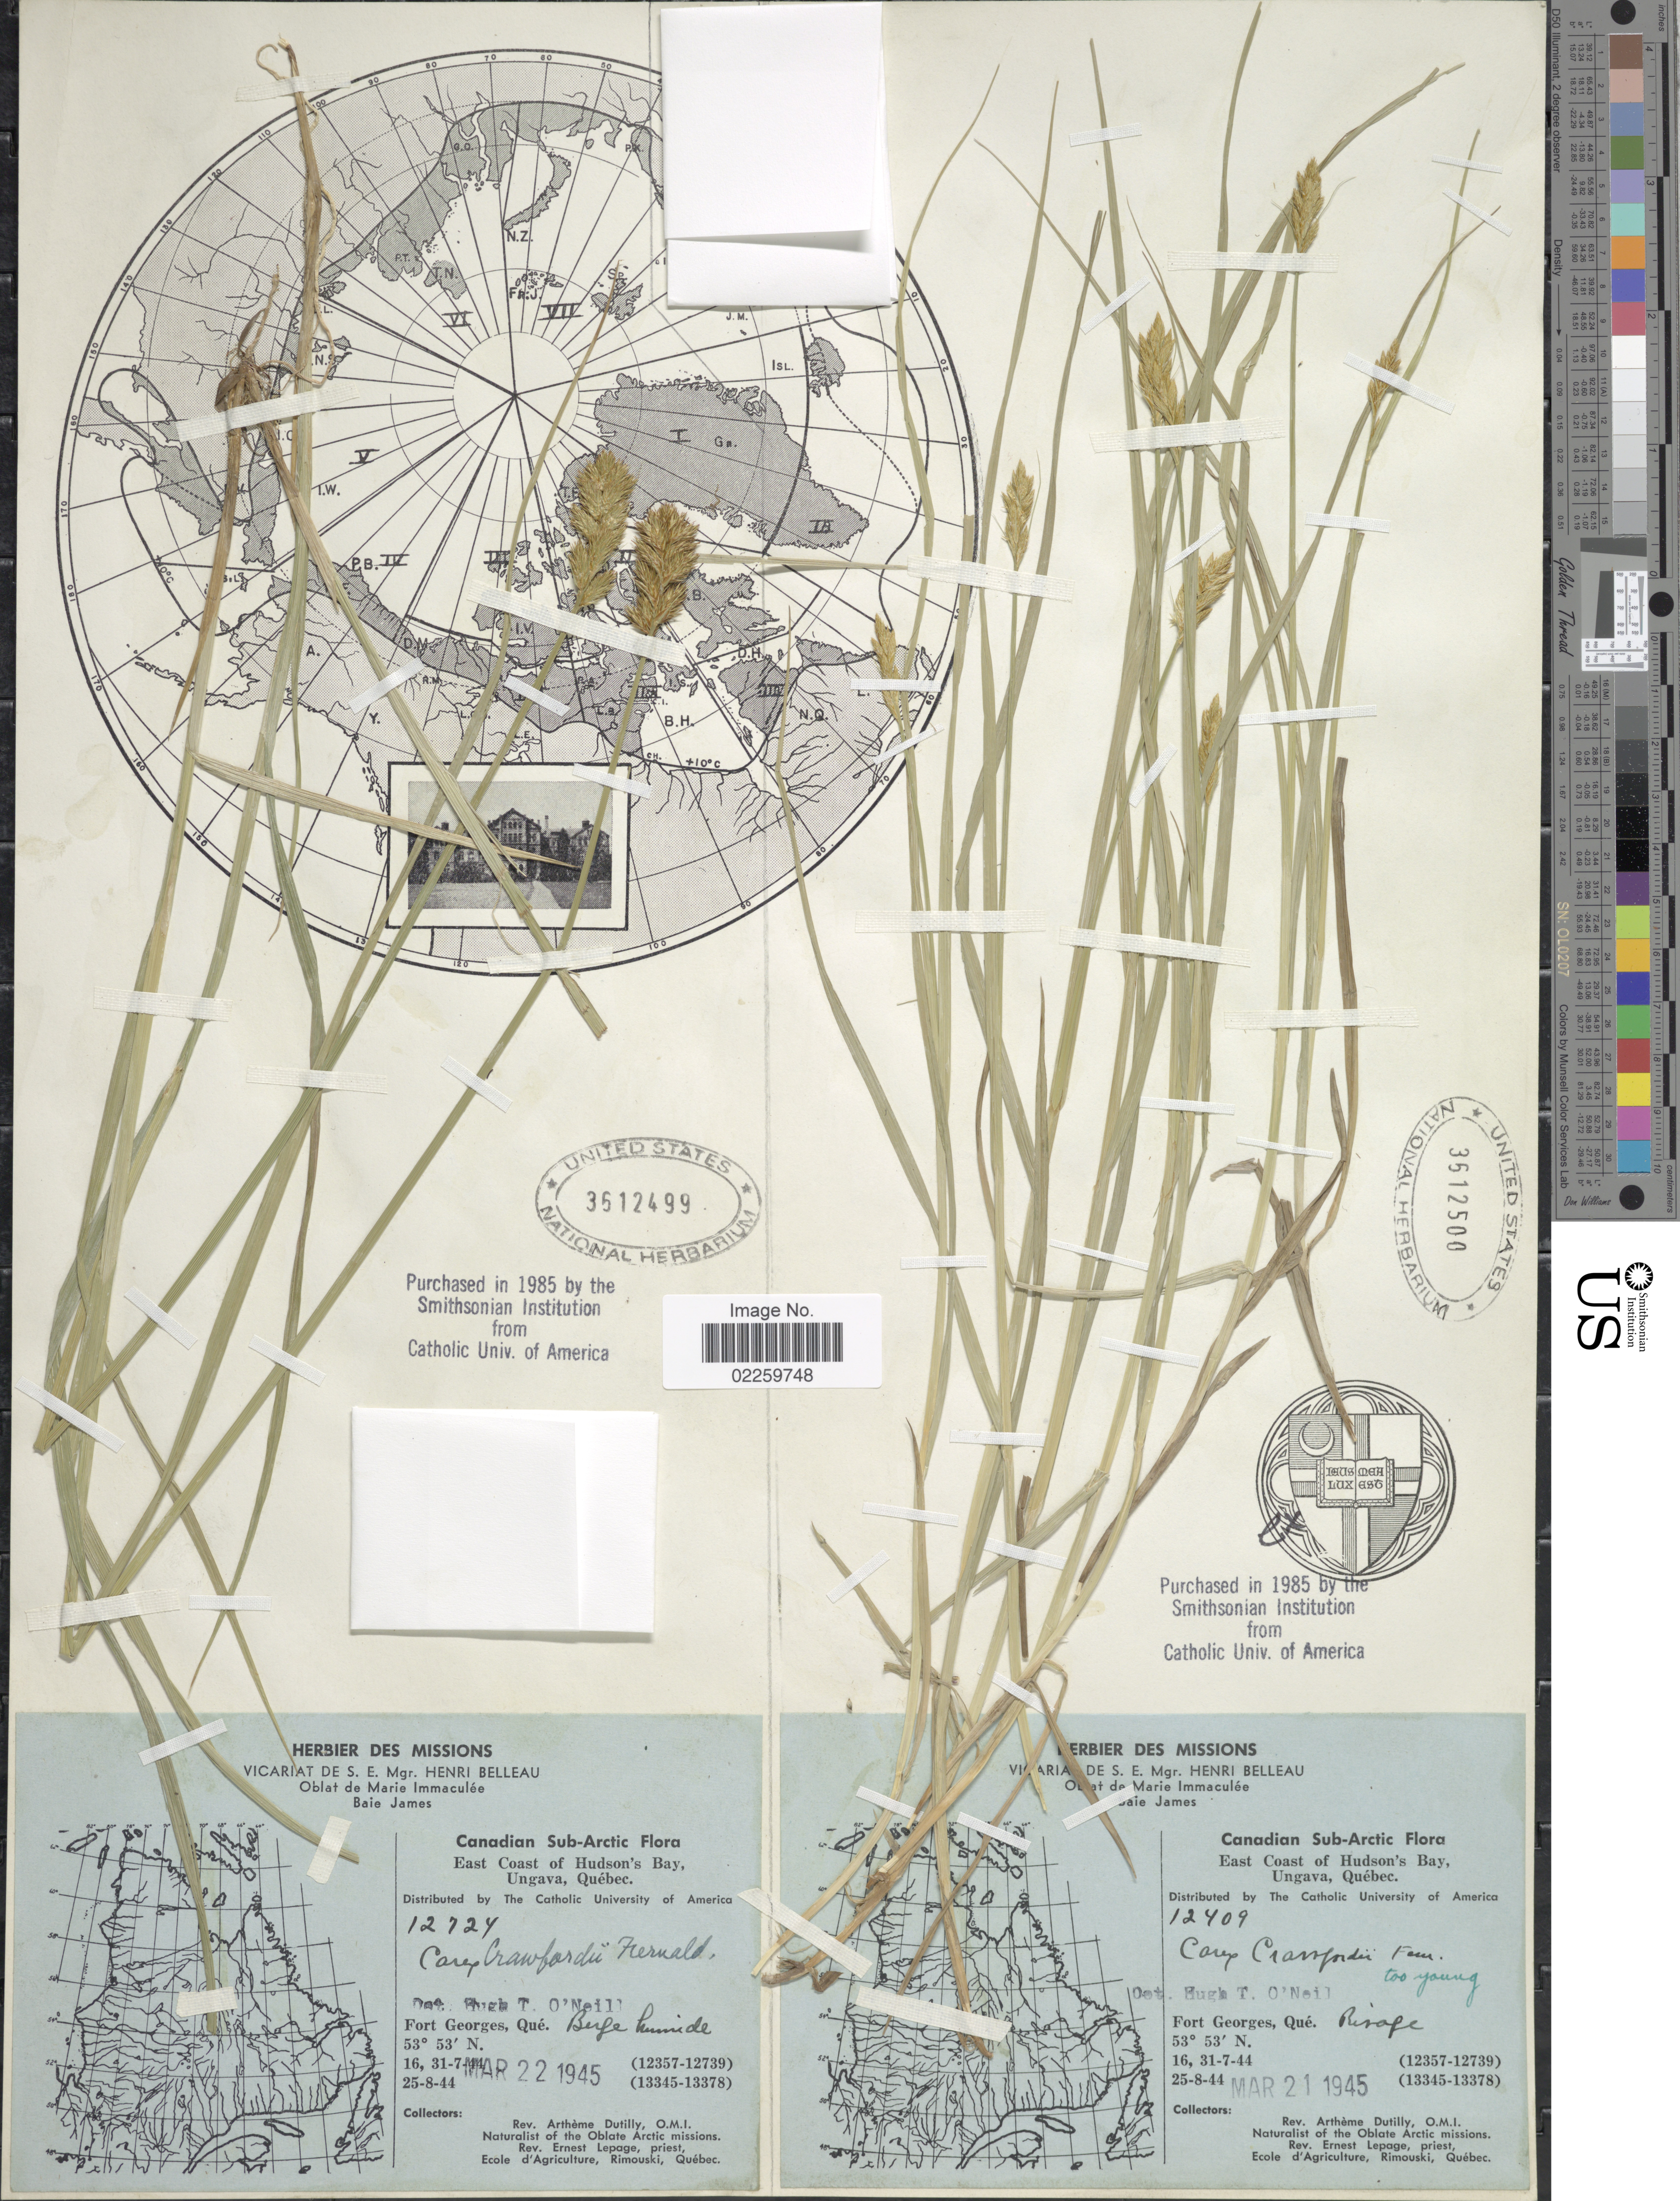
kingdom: Plantae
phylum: Tracheophyta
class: Liliopsida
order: Poales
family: Cyperaceae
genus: Carex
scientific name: Carex crawfordii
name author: Fernald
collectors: A. Dutilly & E. Lepage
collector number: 12724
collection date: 1945-03-22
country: Canada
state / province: Quebec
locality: Canadian Sub-Arctic, East Coast of Hudson's Bay, Fort Georges, Berge humide.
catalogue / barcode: US 3612499